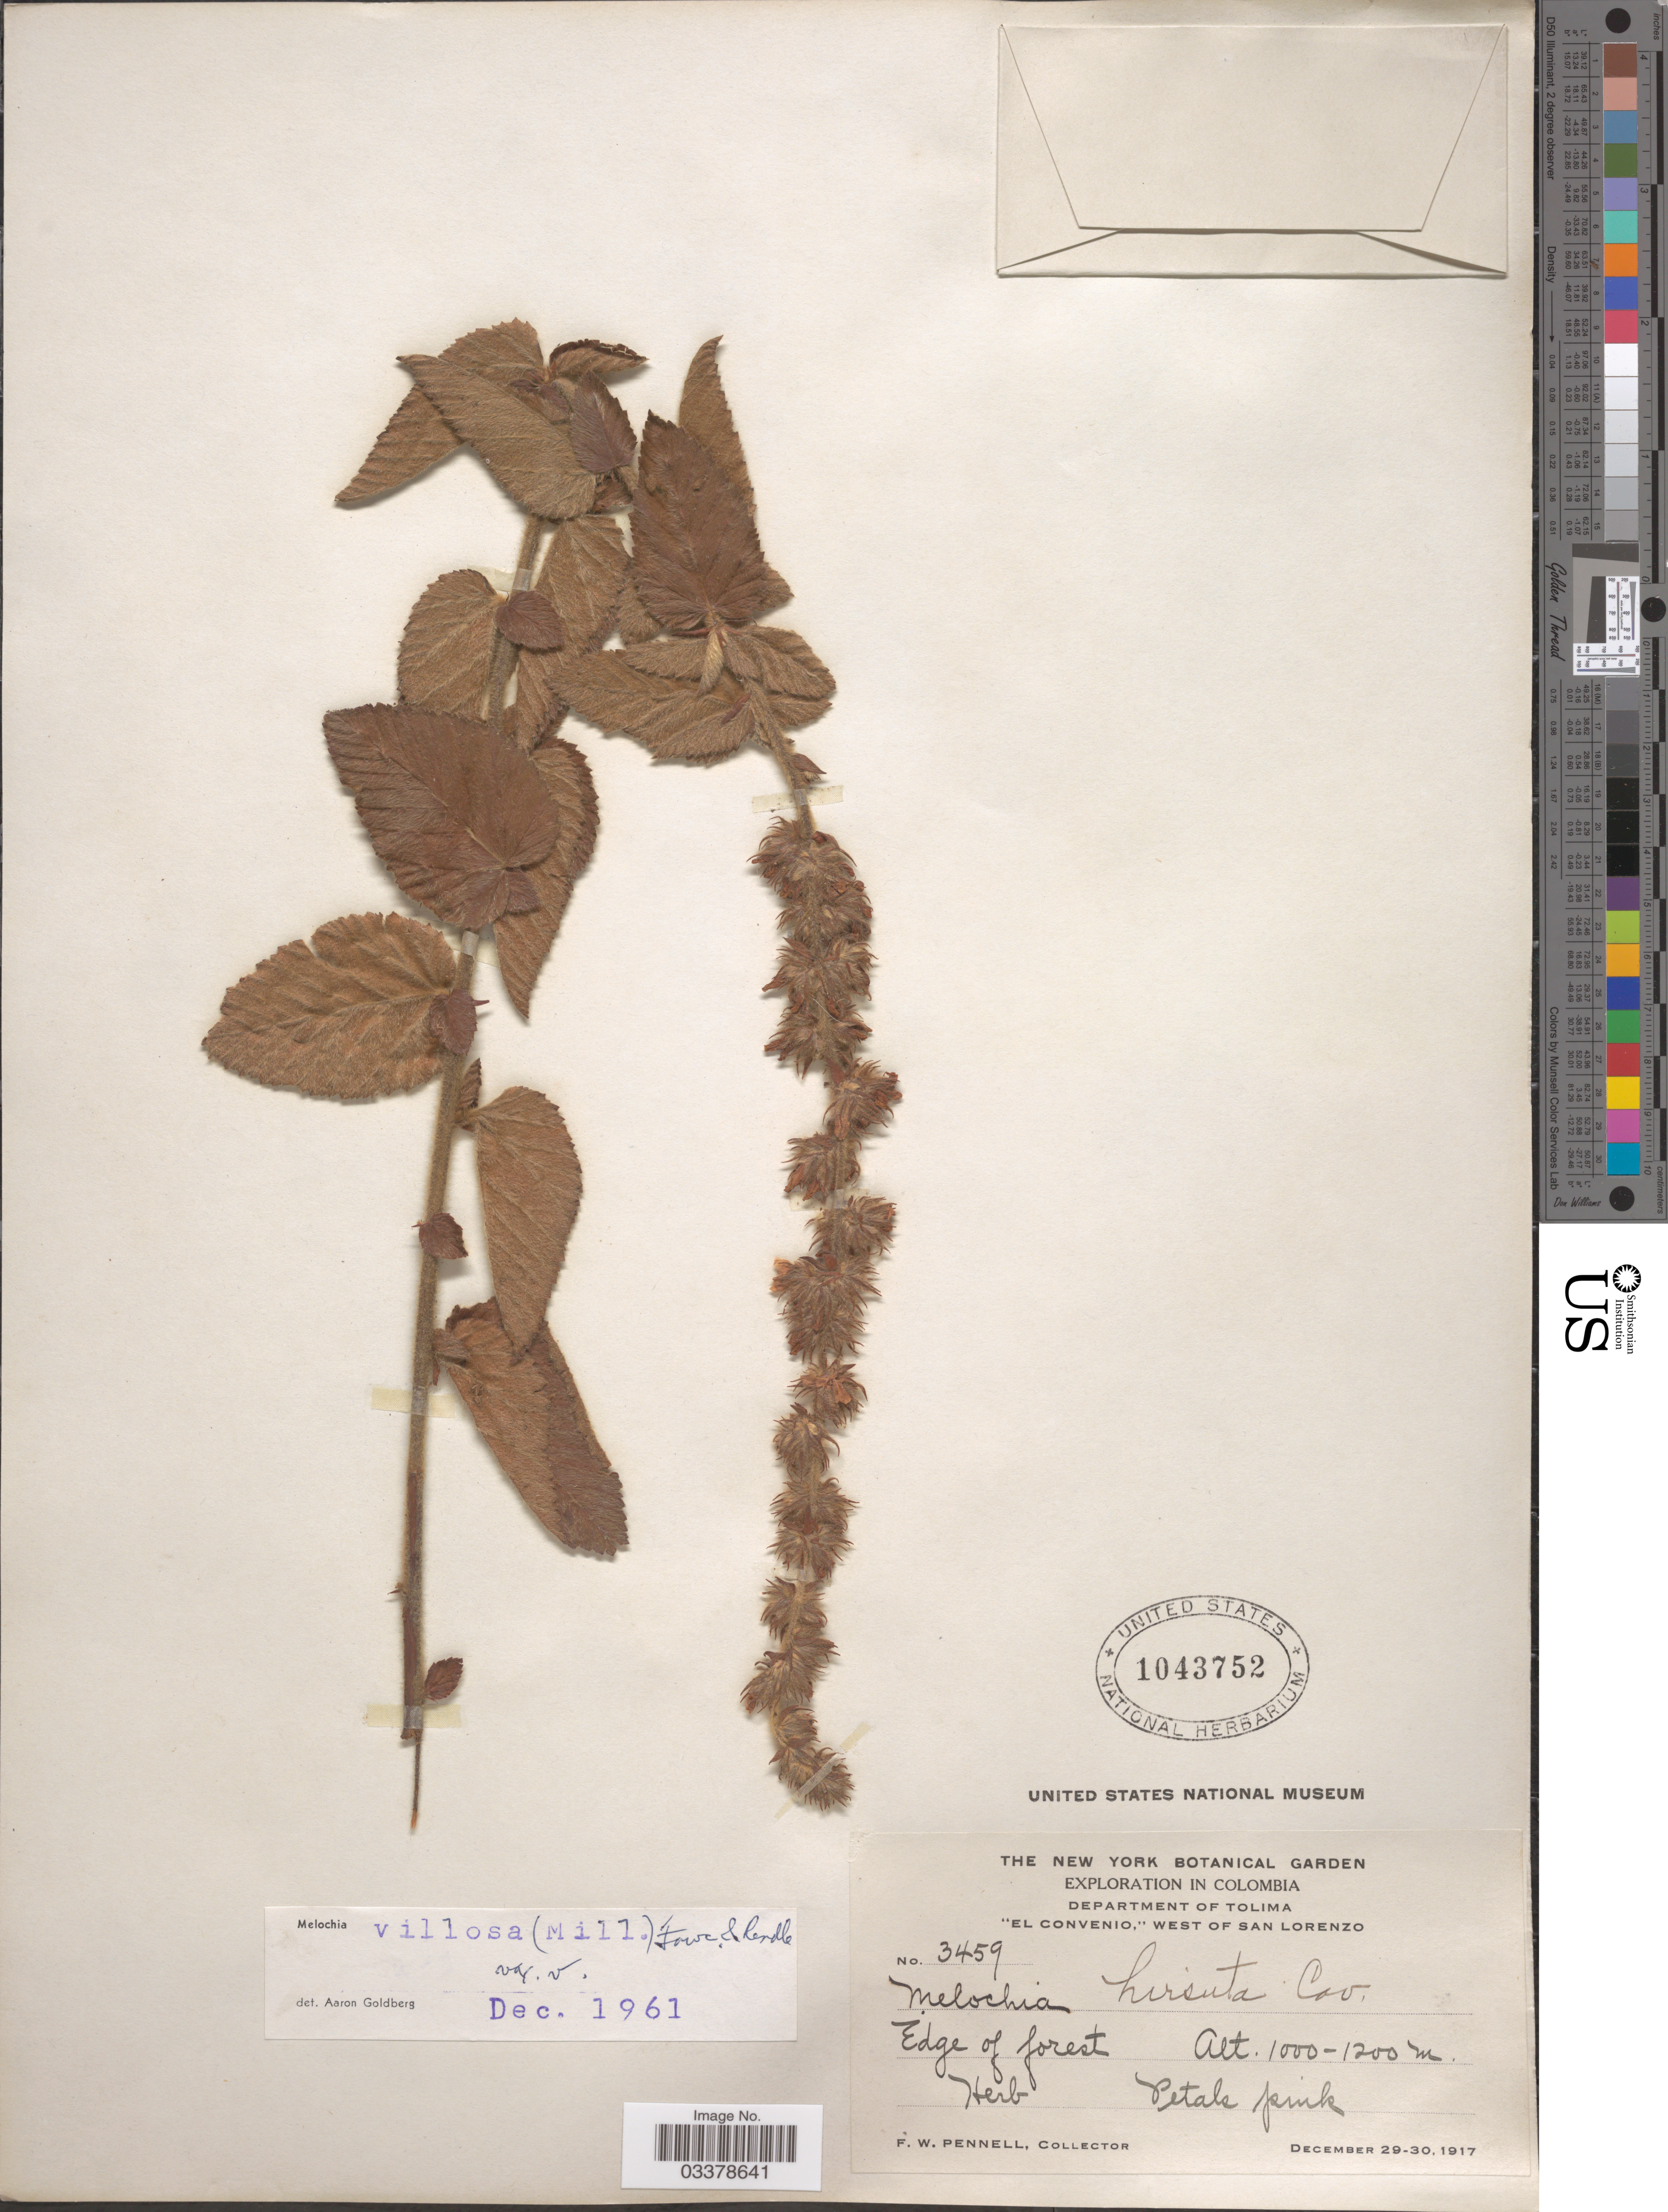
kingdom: Plantae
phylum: Tracheophyta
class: Magnoliopsida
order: Malvales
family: Malvaceae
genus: Melochia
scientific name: Melochia spicata var. spicata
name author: (L.) Fryxell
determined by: Dorr, L. J., (BOT), Smithsonian Institution - National Museum of Natural History (UNITED STATES)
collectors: F. W. Pennell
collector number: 3459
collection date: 1917-12-29/1917-12-30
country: Colombia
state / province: Tolima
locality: Department of Tolima. "El Convenio,"West of San Lorenzo.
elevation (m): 1000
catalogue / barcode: US 1043752